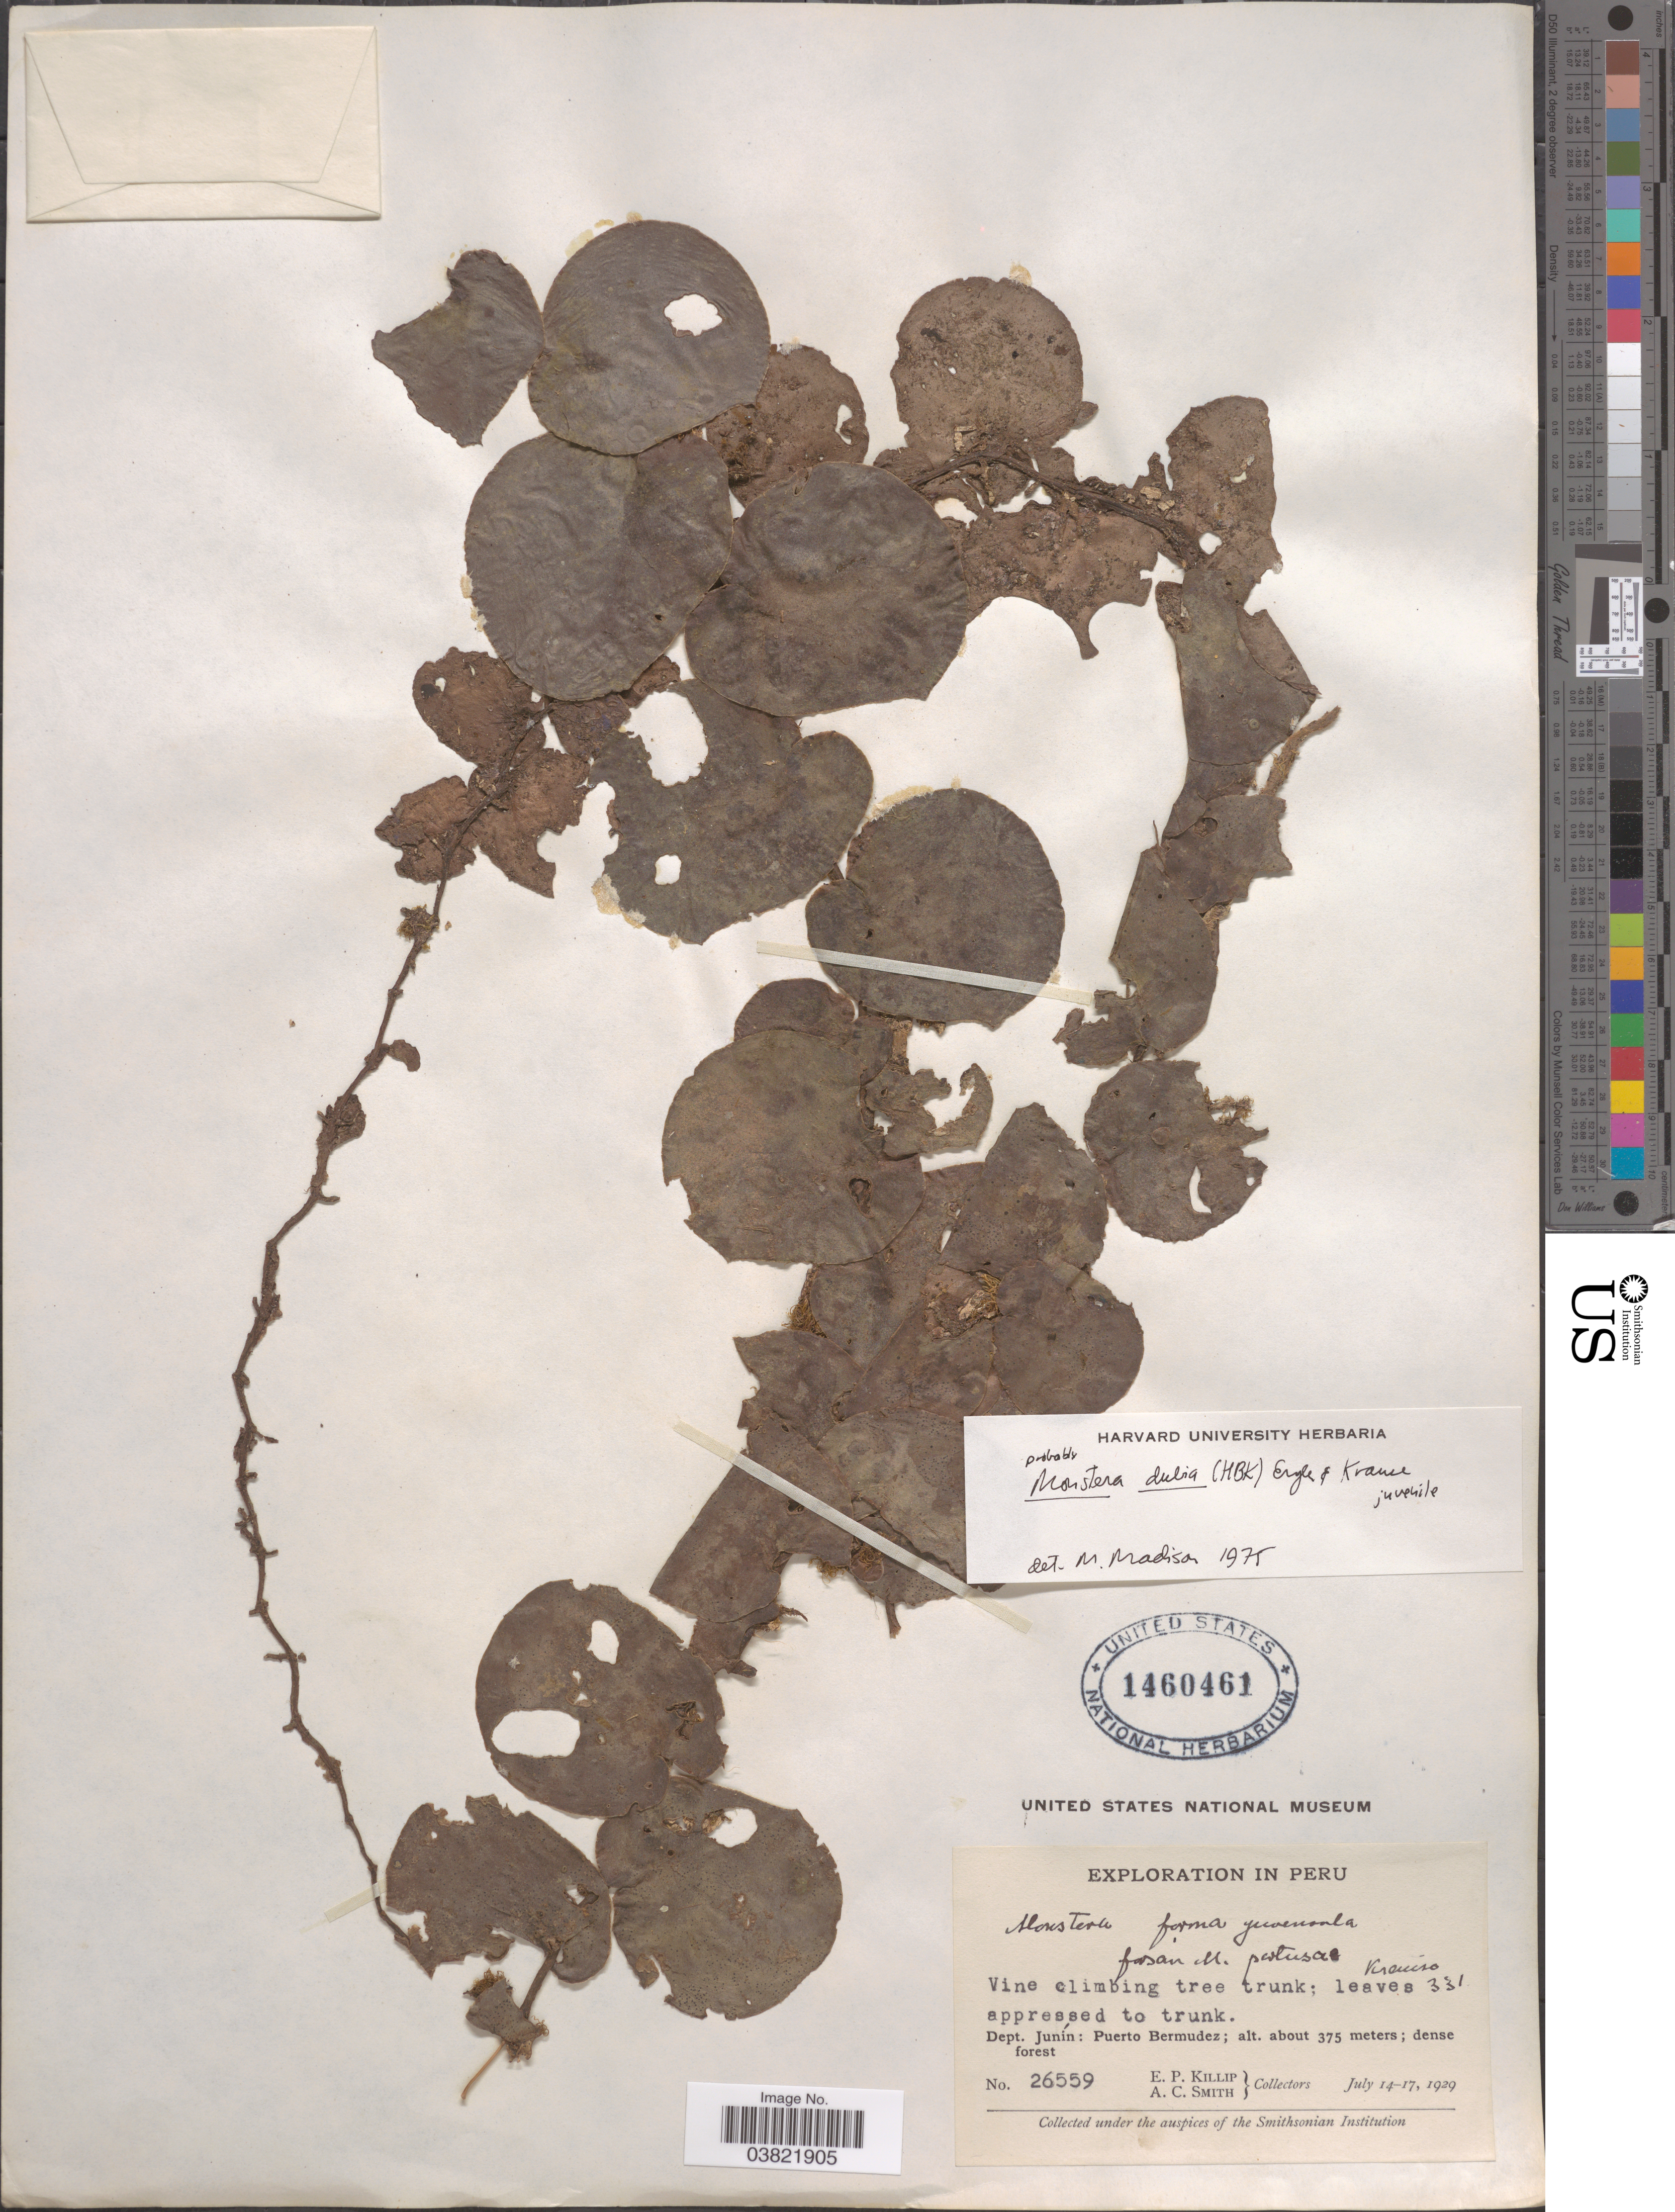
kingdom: Plantae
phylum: Tracheophyta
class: Liliopsida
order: Alismatales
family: Araceae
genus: Monstera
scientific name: Monstera dubia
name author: (Kunth) Engl. & K. Krause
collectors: E. P. Killip & A. C. Smith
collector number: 26559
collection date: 1929-07-14/1929-07-17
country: Peru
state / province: Junín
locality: Dept. Junín: Puerto Bermudez.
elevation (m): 375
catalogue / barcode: US 1460461